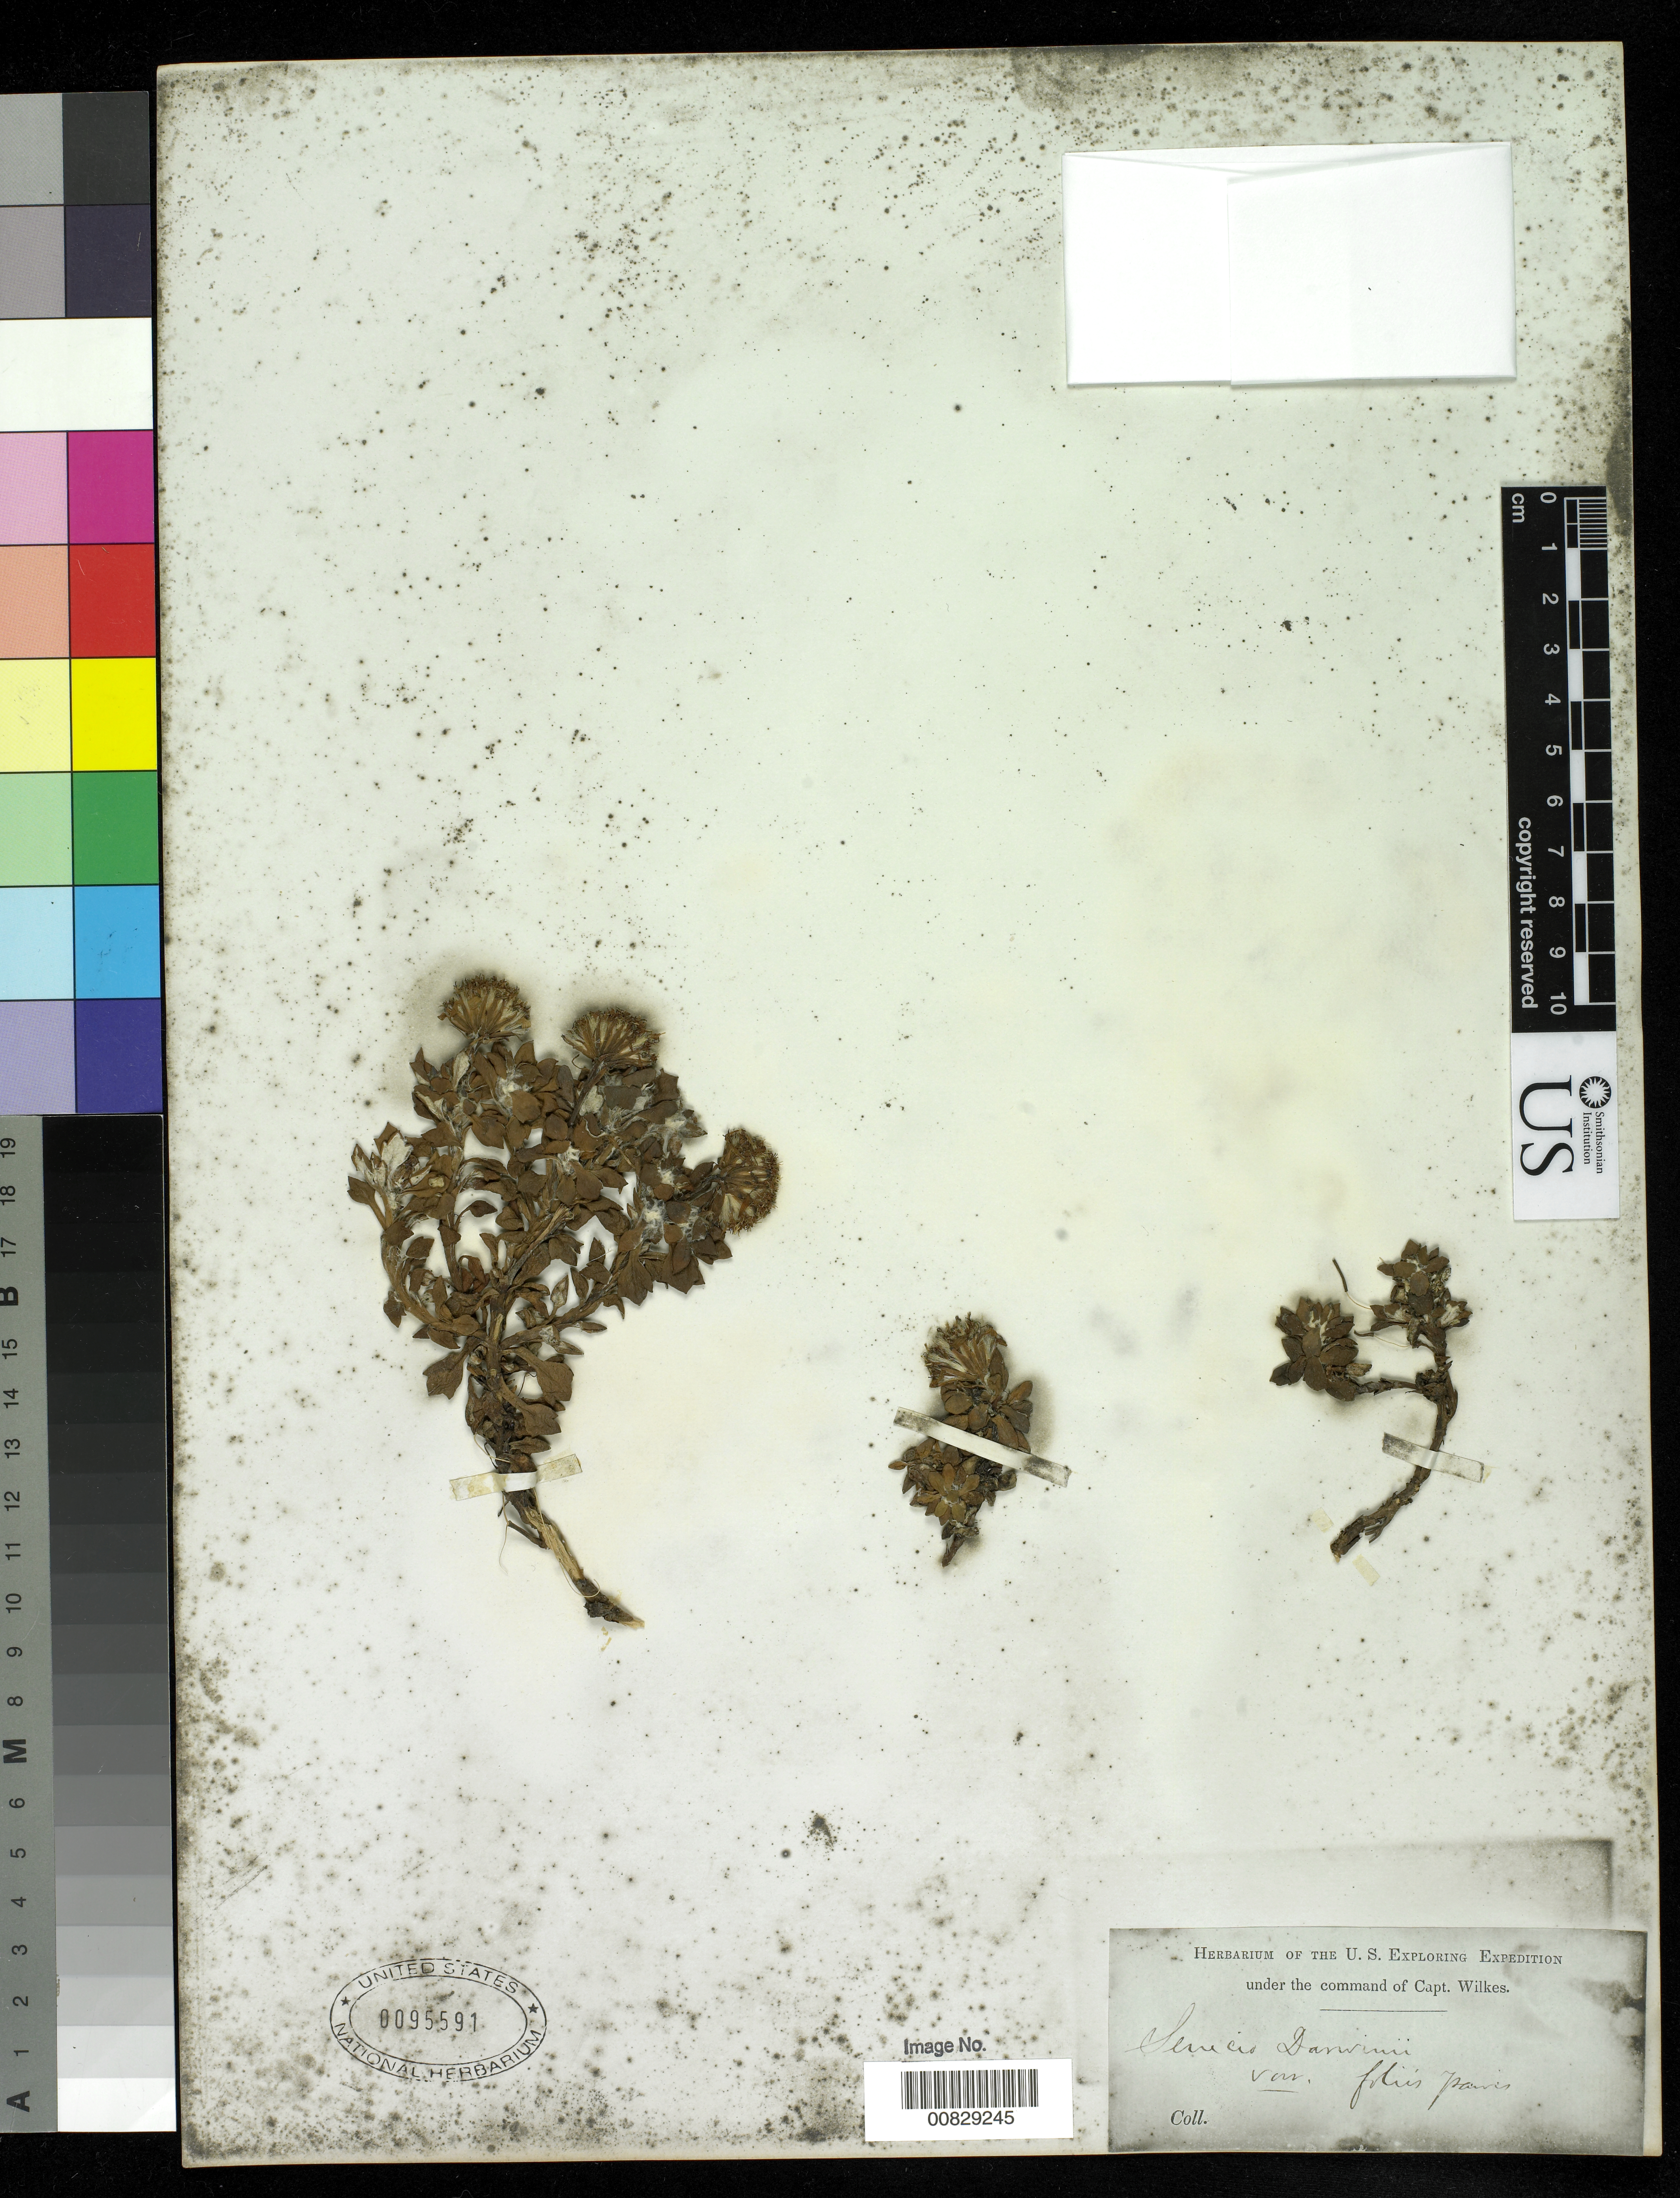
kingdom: Plantae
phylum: Tracheophyta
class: Magnoliopsida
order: Asterales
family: Asteraceae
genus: Senecio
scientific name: Senecio darwinii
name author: Hook. & Arn.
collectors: Wilkes Explor. Exped.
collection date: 1838/1842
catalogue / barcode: US 95591